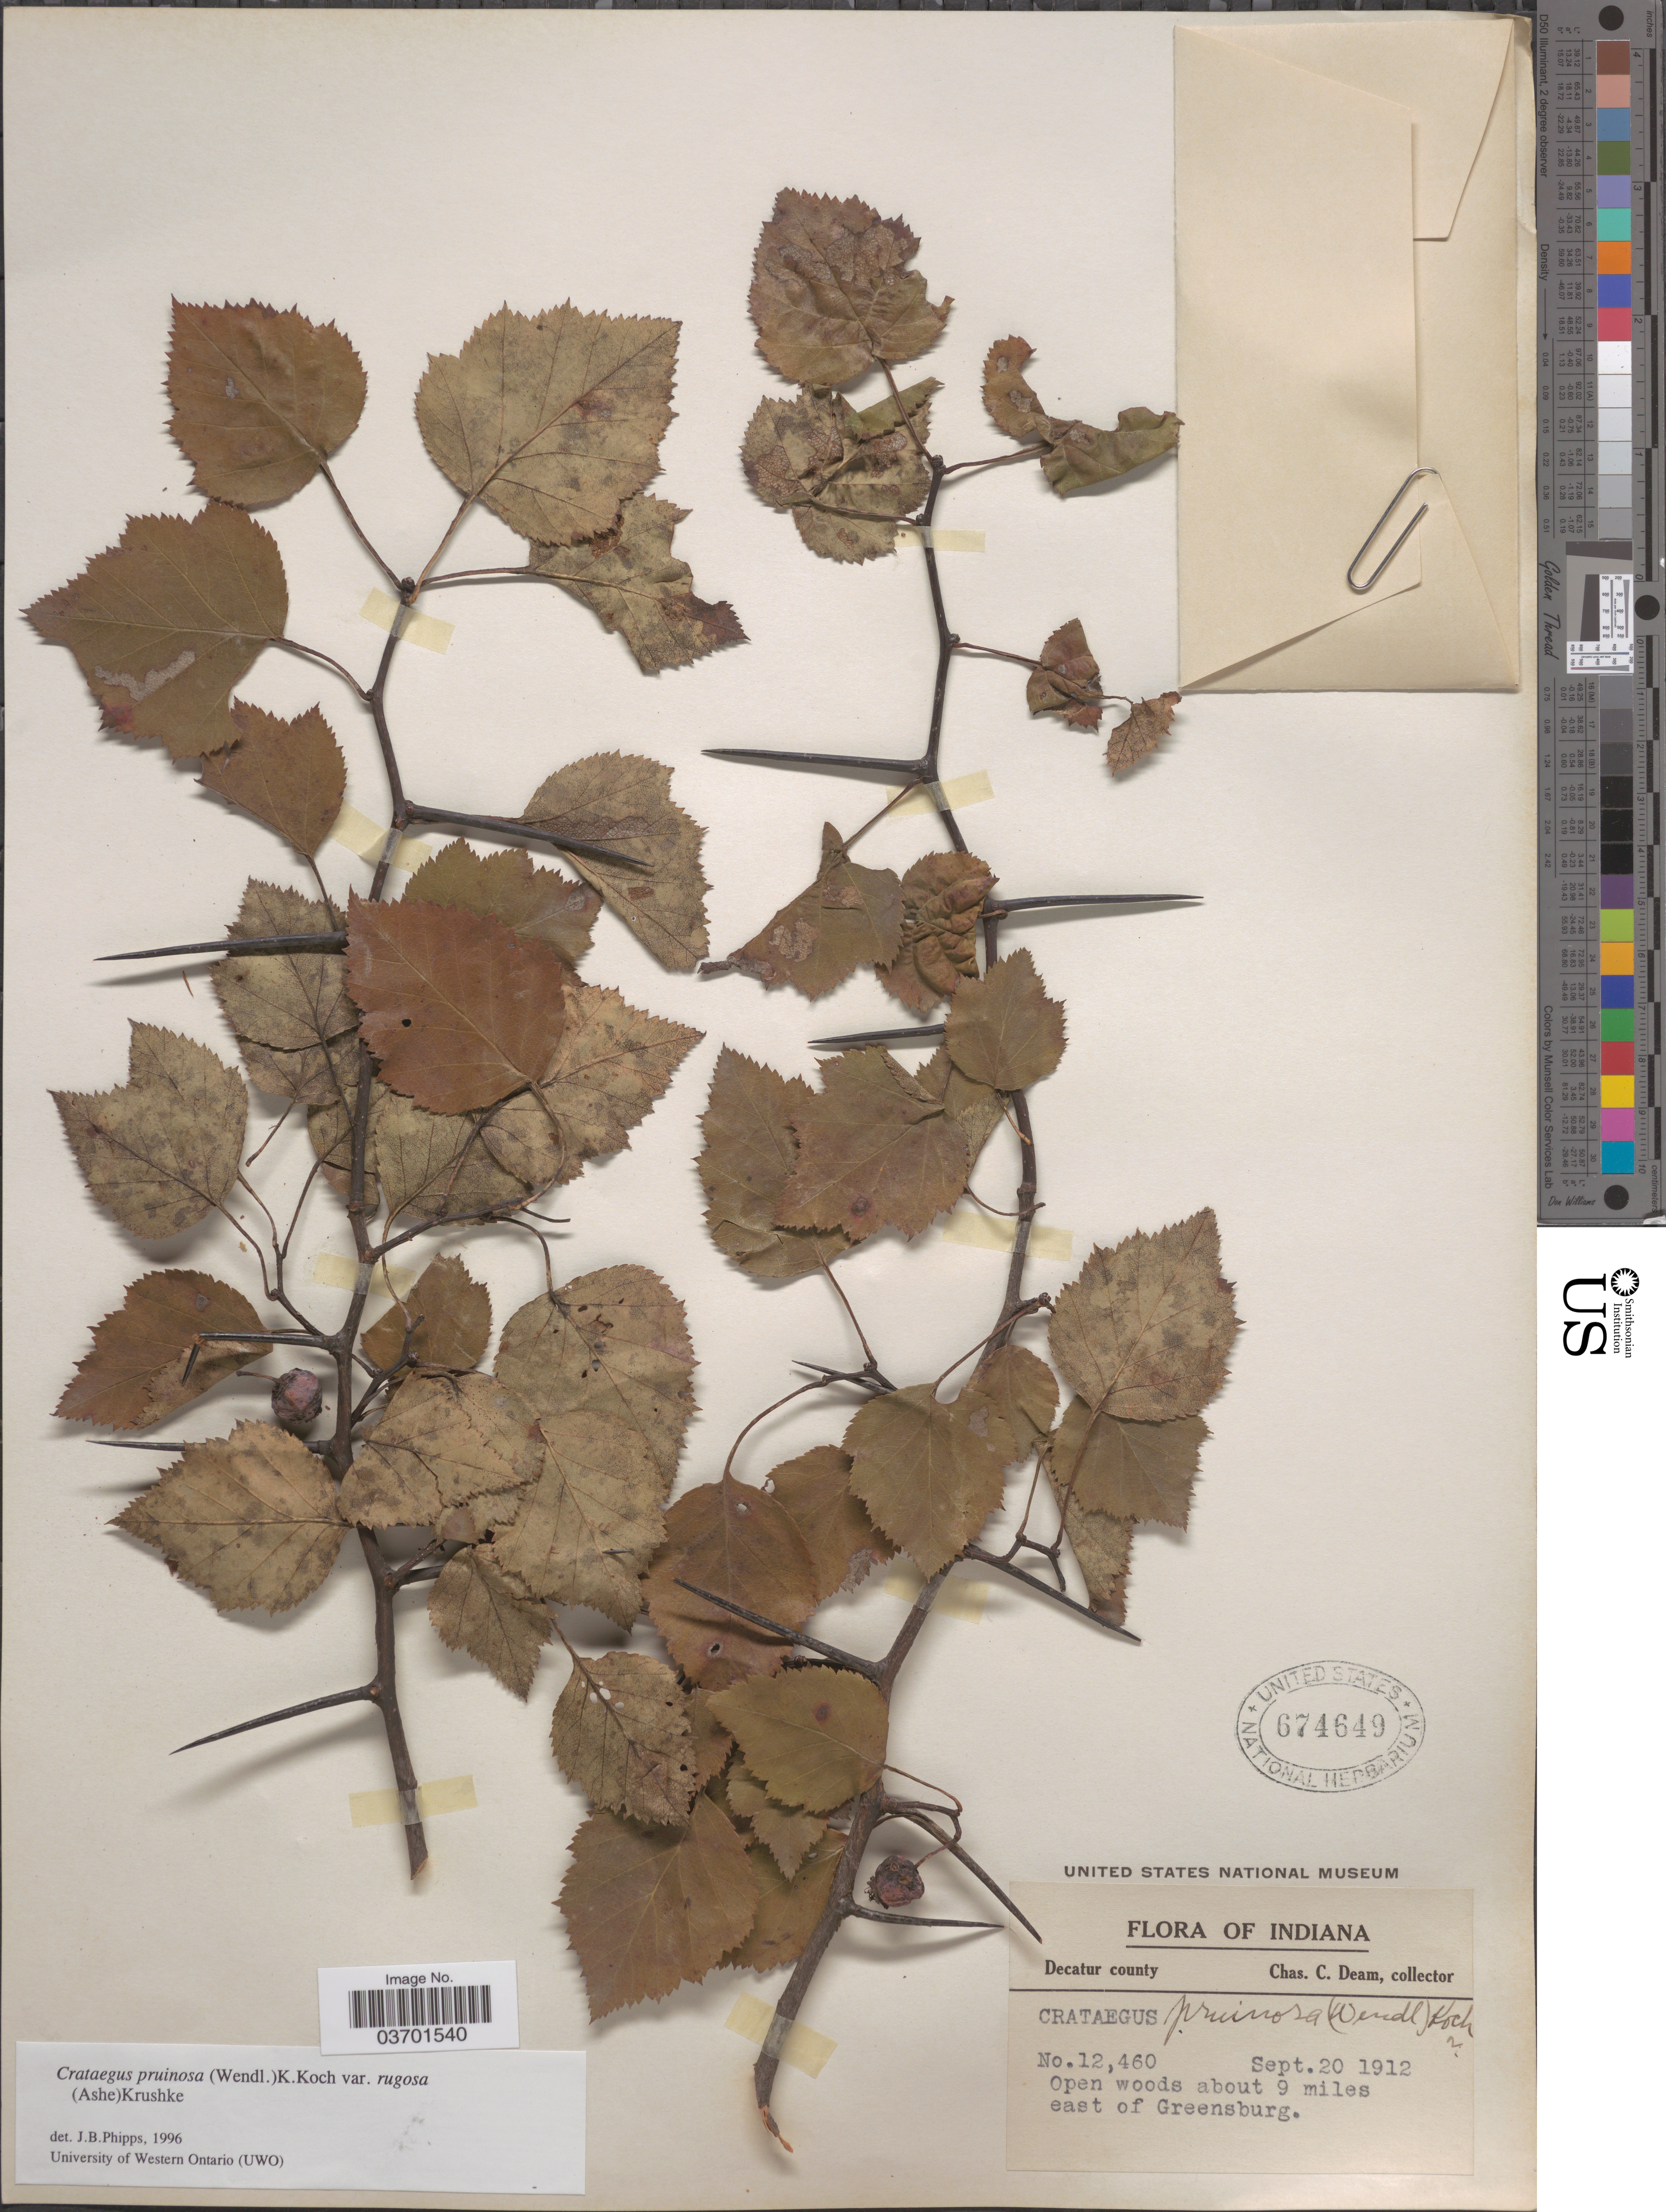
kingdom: Plantae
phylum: Tracheophyta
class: Magnoliopsida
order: Rosales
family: Rosaceae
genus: Crataegus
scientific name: Crataegus pruinosa var. rugosa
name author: (Ashe) Kruschke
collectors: C. C. Deam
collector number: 12460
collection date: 1912-09-20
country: United States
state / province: Indiana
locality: Decatur county. Open woods about 9 miles east of Greensburg.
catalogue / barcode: US 674649